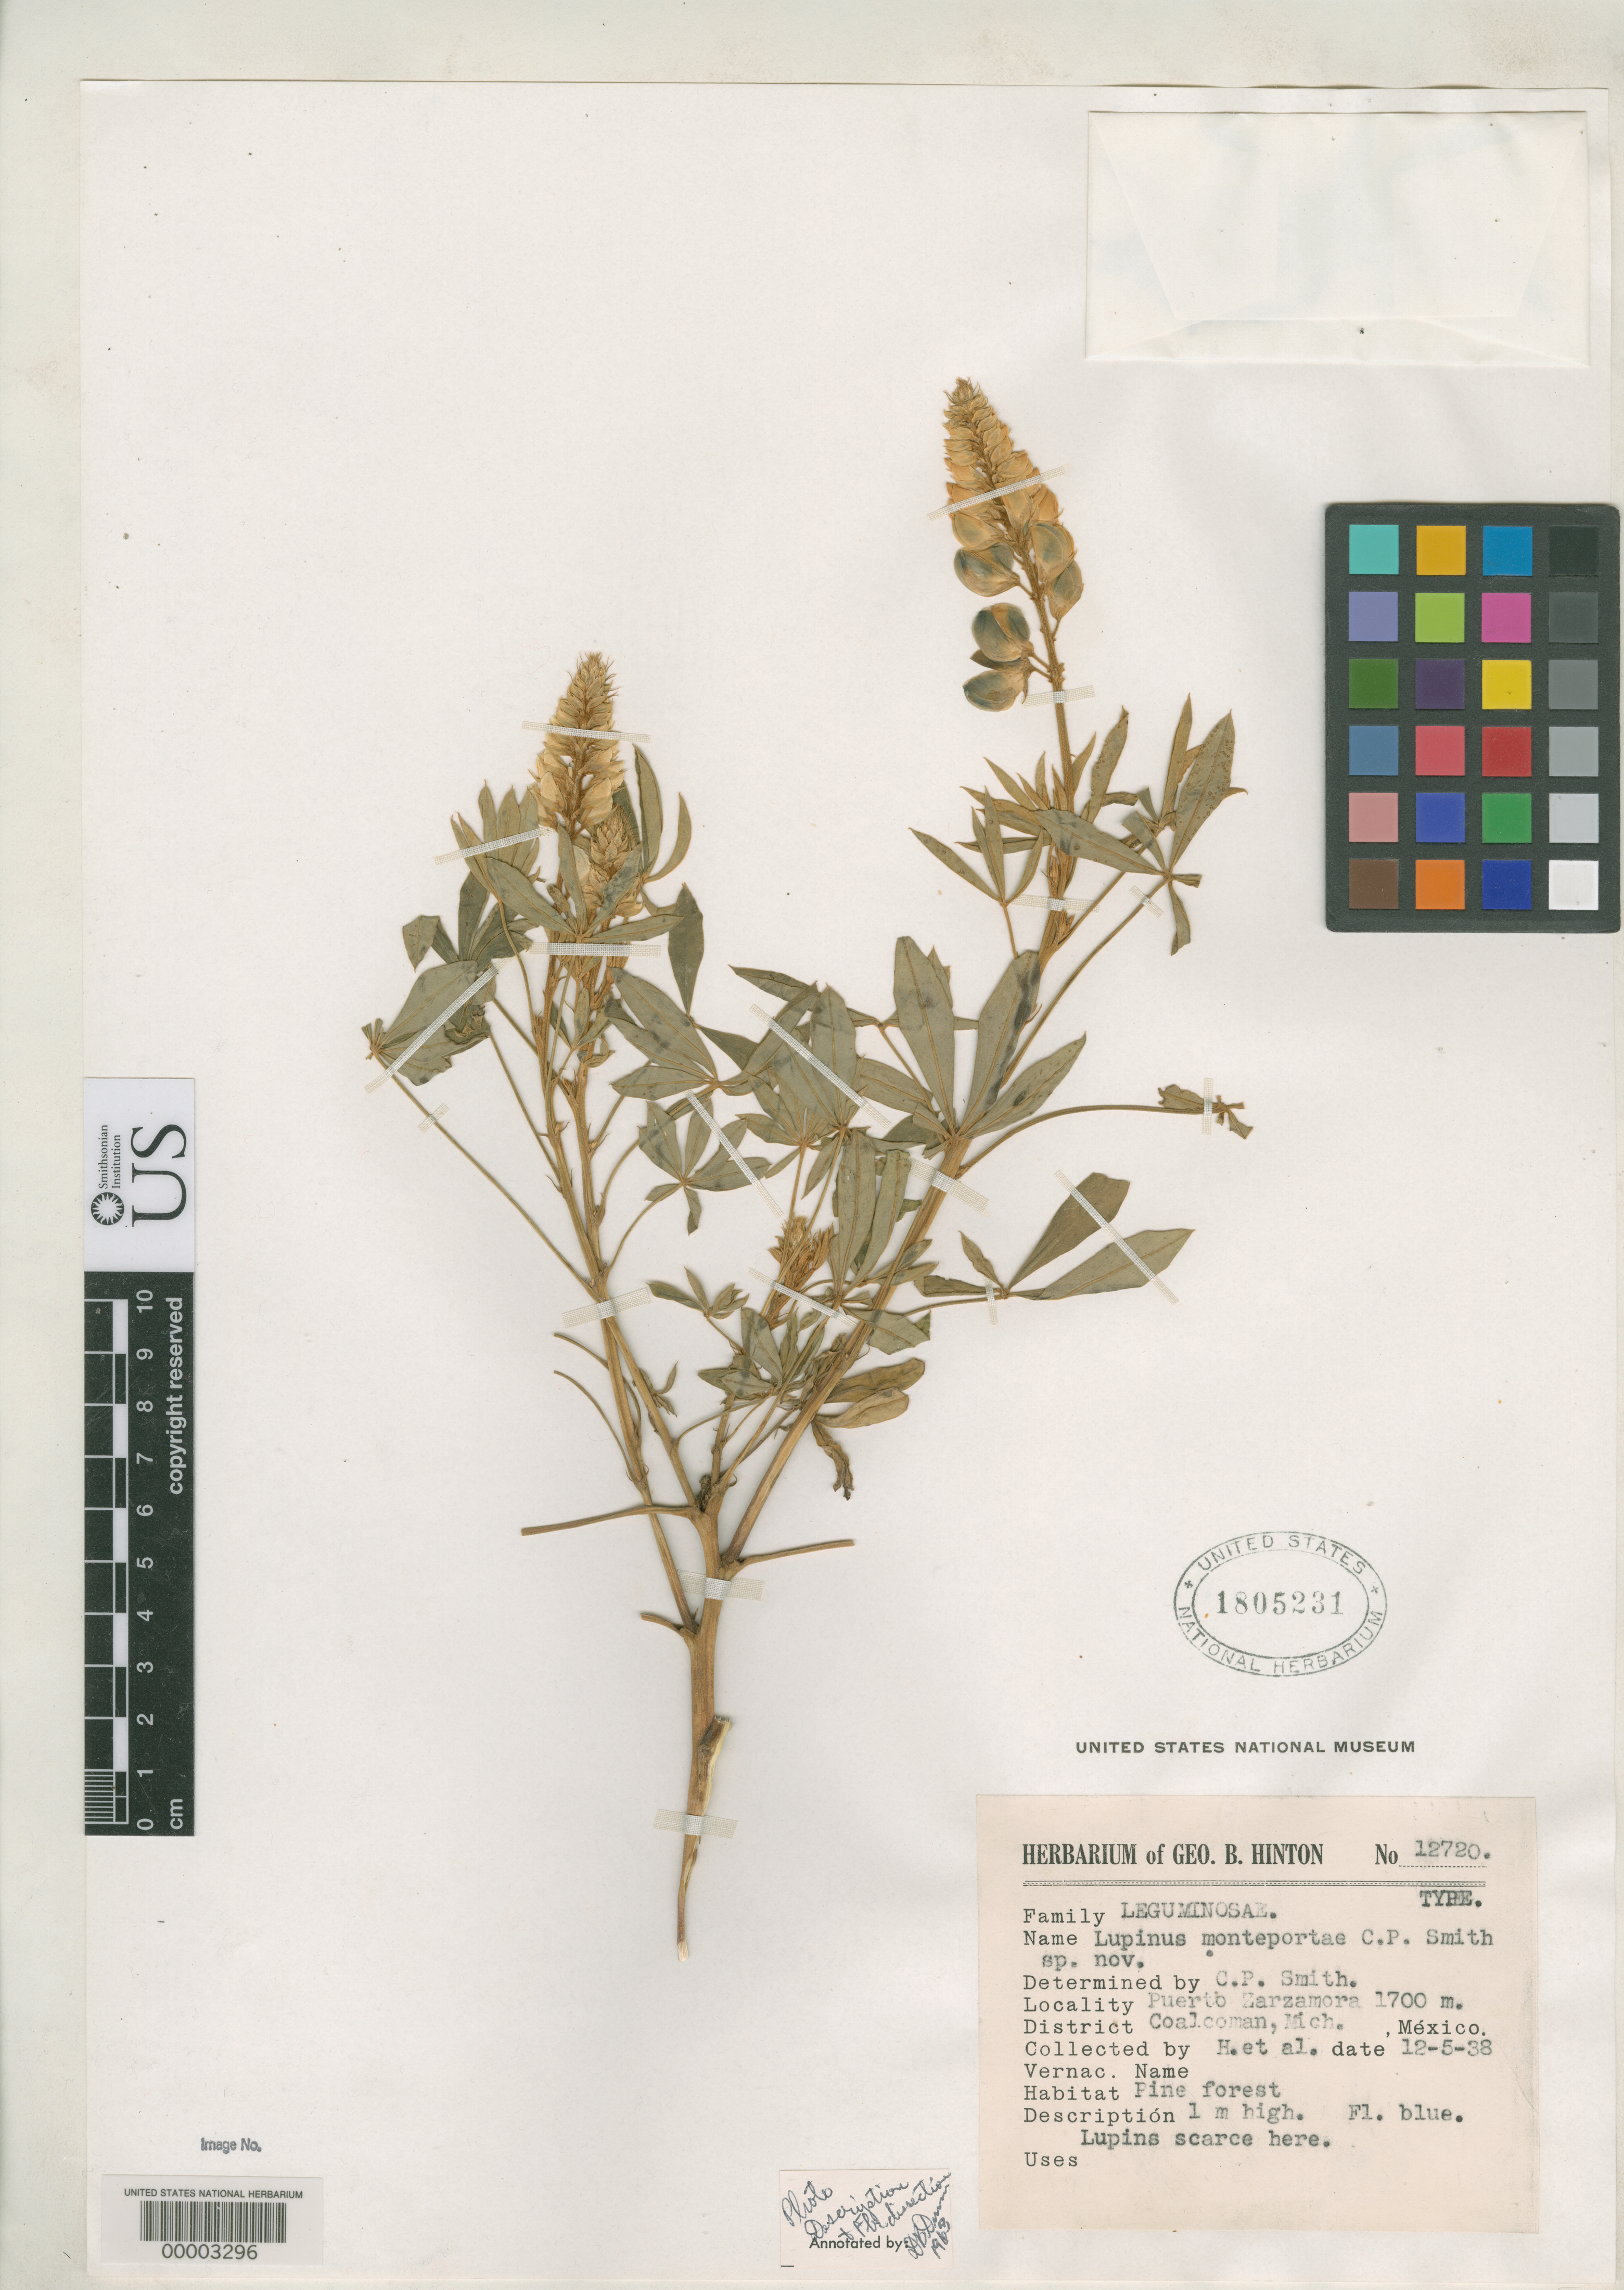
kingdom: Plantae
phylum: Tracheophyta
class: Magnoliopsida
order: Fabales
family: Fabaceae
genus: Lupinus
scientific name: Lupinus monteportae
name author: C.P. Sm.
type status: Isotype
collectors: G. B. Hinton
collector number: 12720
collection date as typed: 12 May 1938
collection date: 1938-05-12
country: Mexico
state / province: Michoacán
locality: Puerto Zarzamora, Coalcomán.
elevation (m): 1700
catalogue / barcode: US 1805231